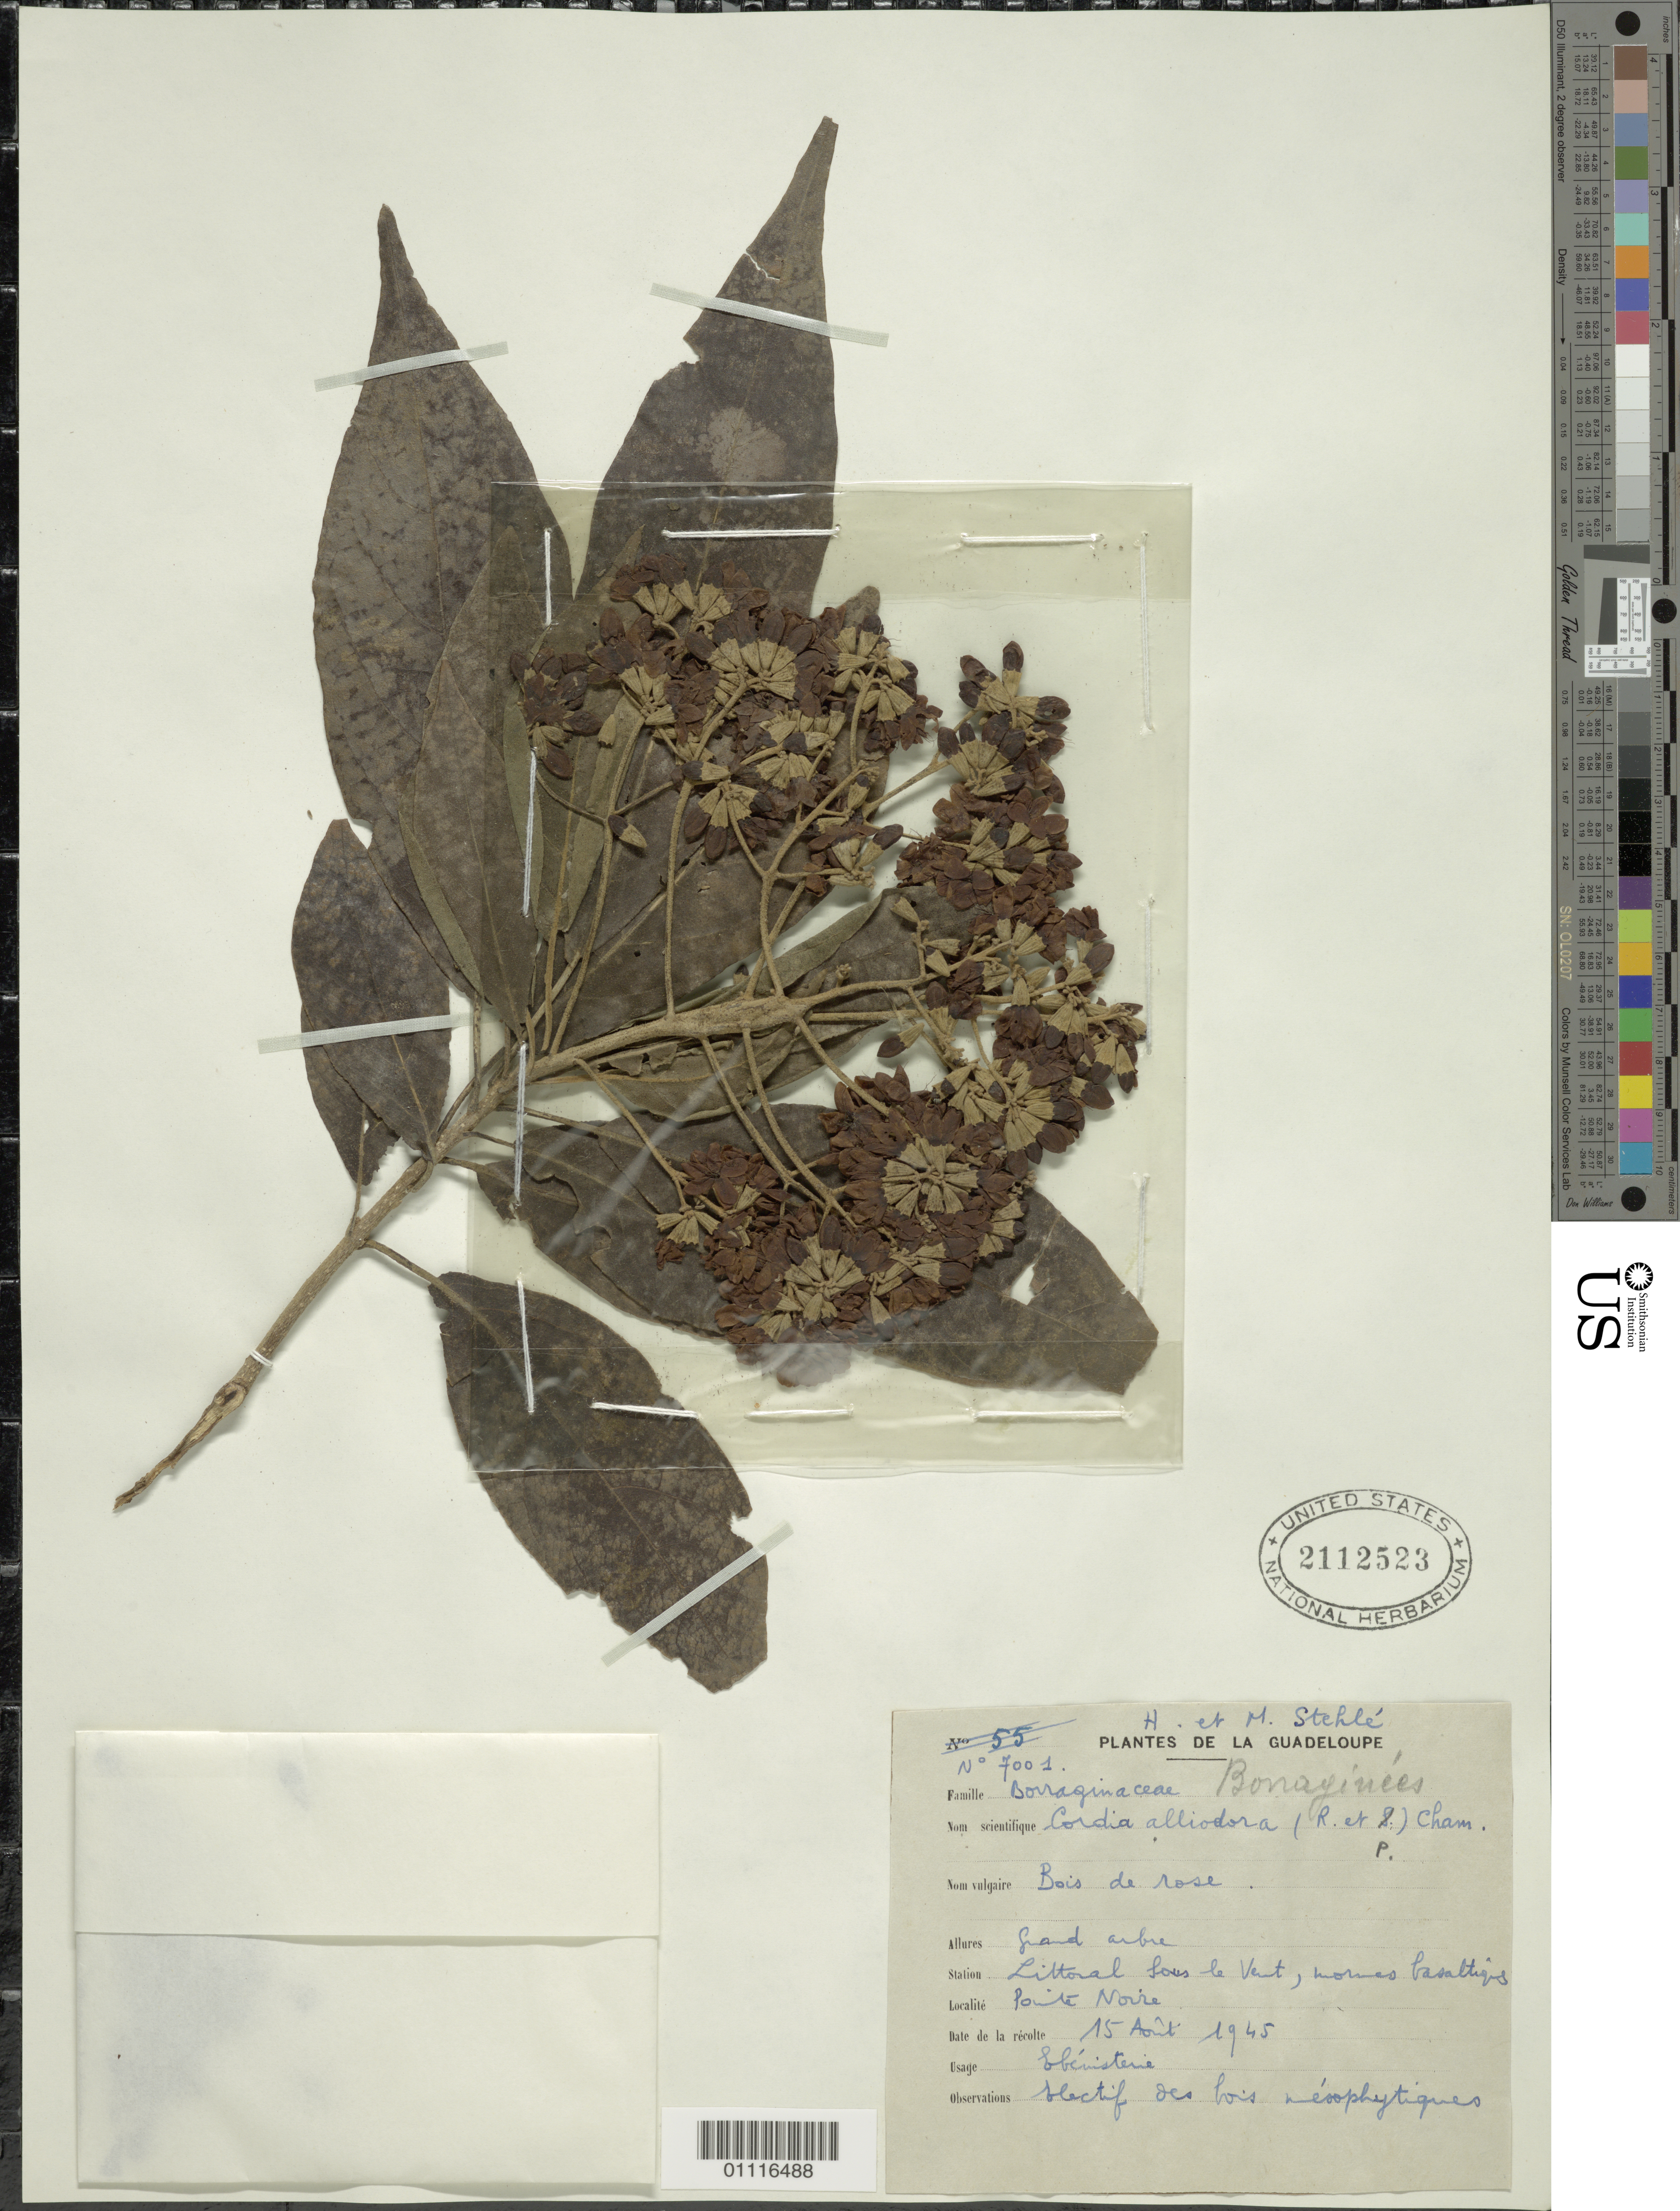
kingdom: Plantae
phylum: Tracheophyta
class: Magnoliopsida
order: Boraginales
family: Cordiaceae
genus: Cordia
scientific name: Cordia alliodora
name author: (Ruiz & Pav.) Oken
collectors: H. Stehlé & M. Stehlé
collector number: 7001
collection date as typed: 15 Aug 1945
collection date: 1945-08-15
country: Guadeloupe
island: Basse Terre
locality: Pointe Noir. Littoral Sous le Vent, mornes basaltiques.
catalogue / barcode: US 2112523